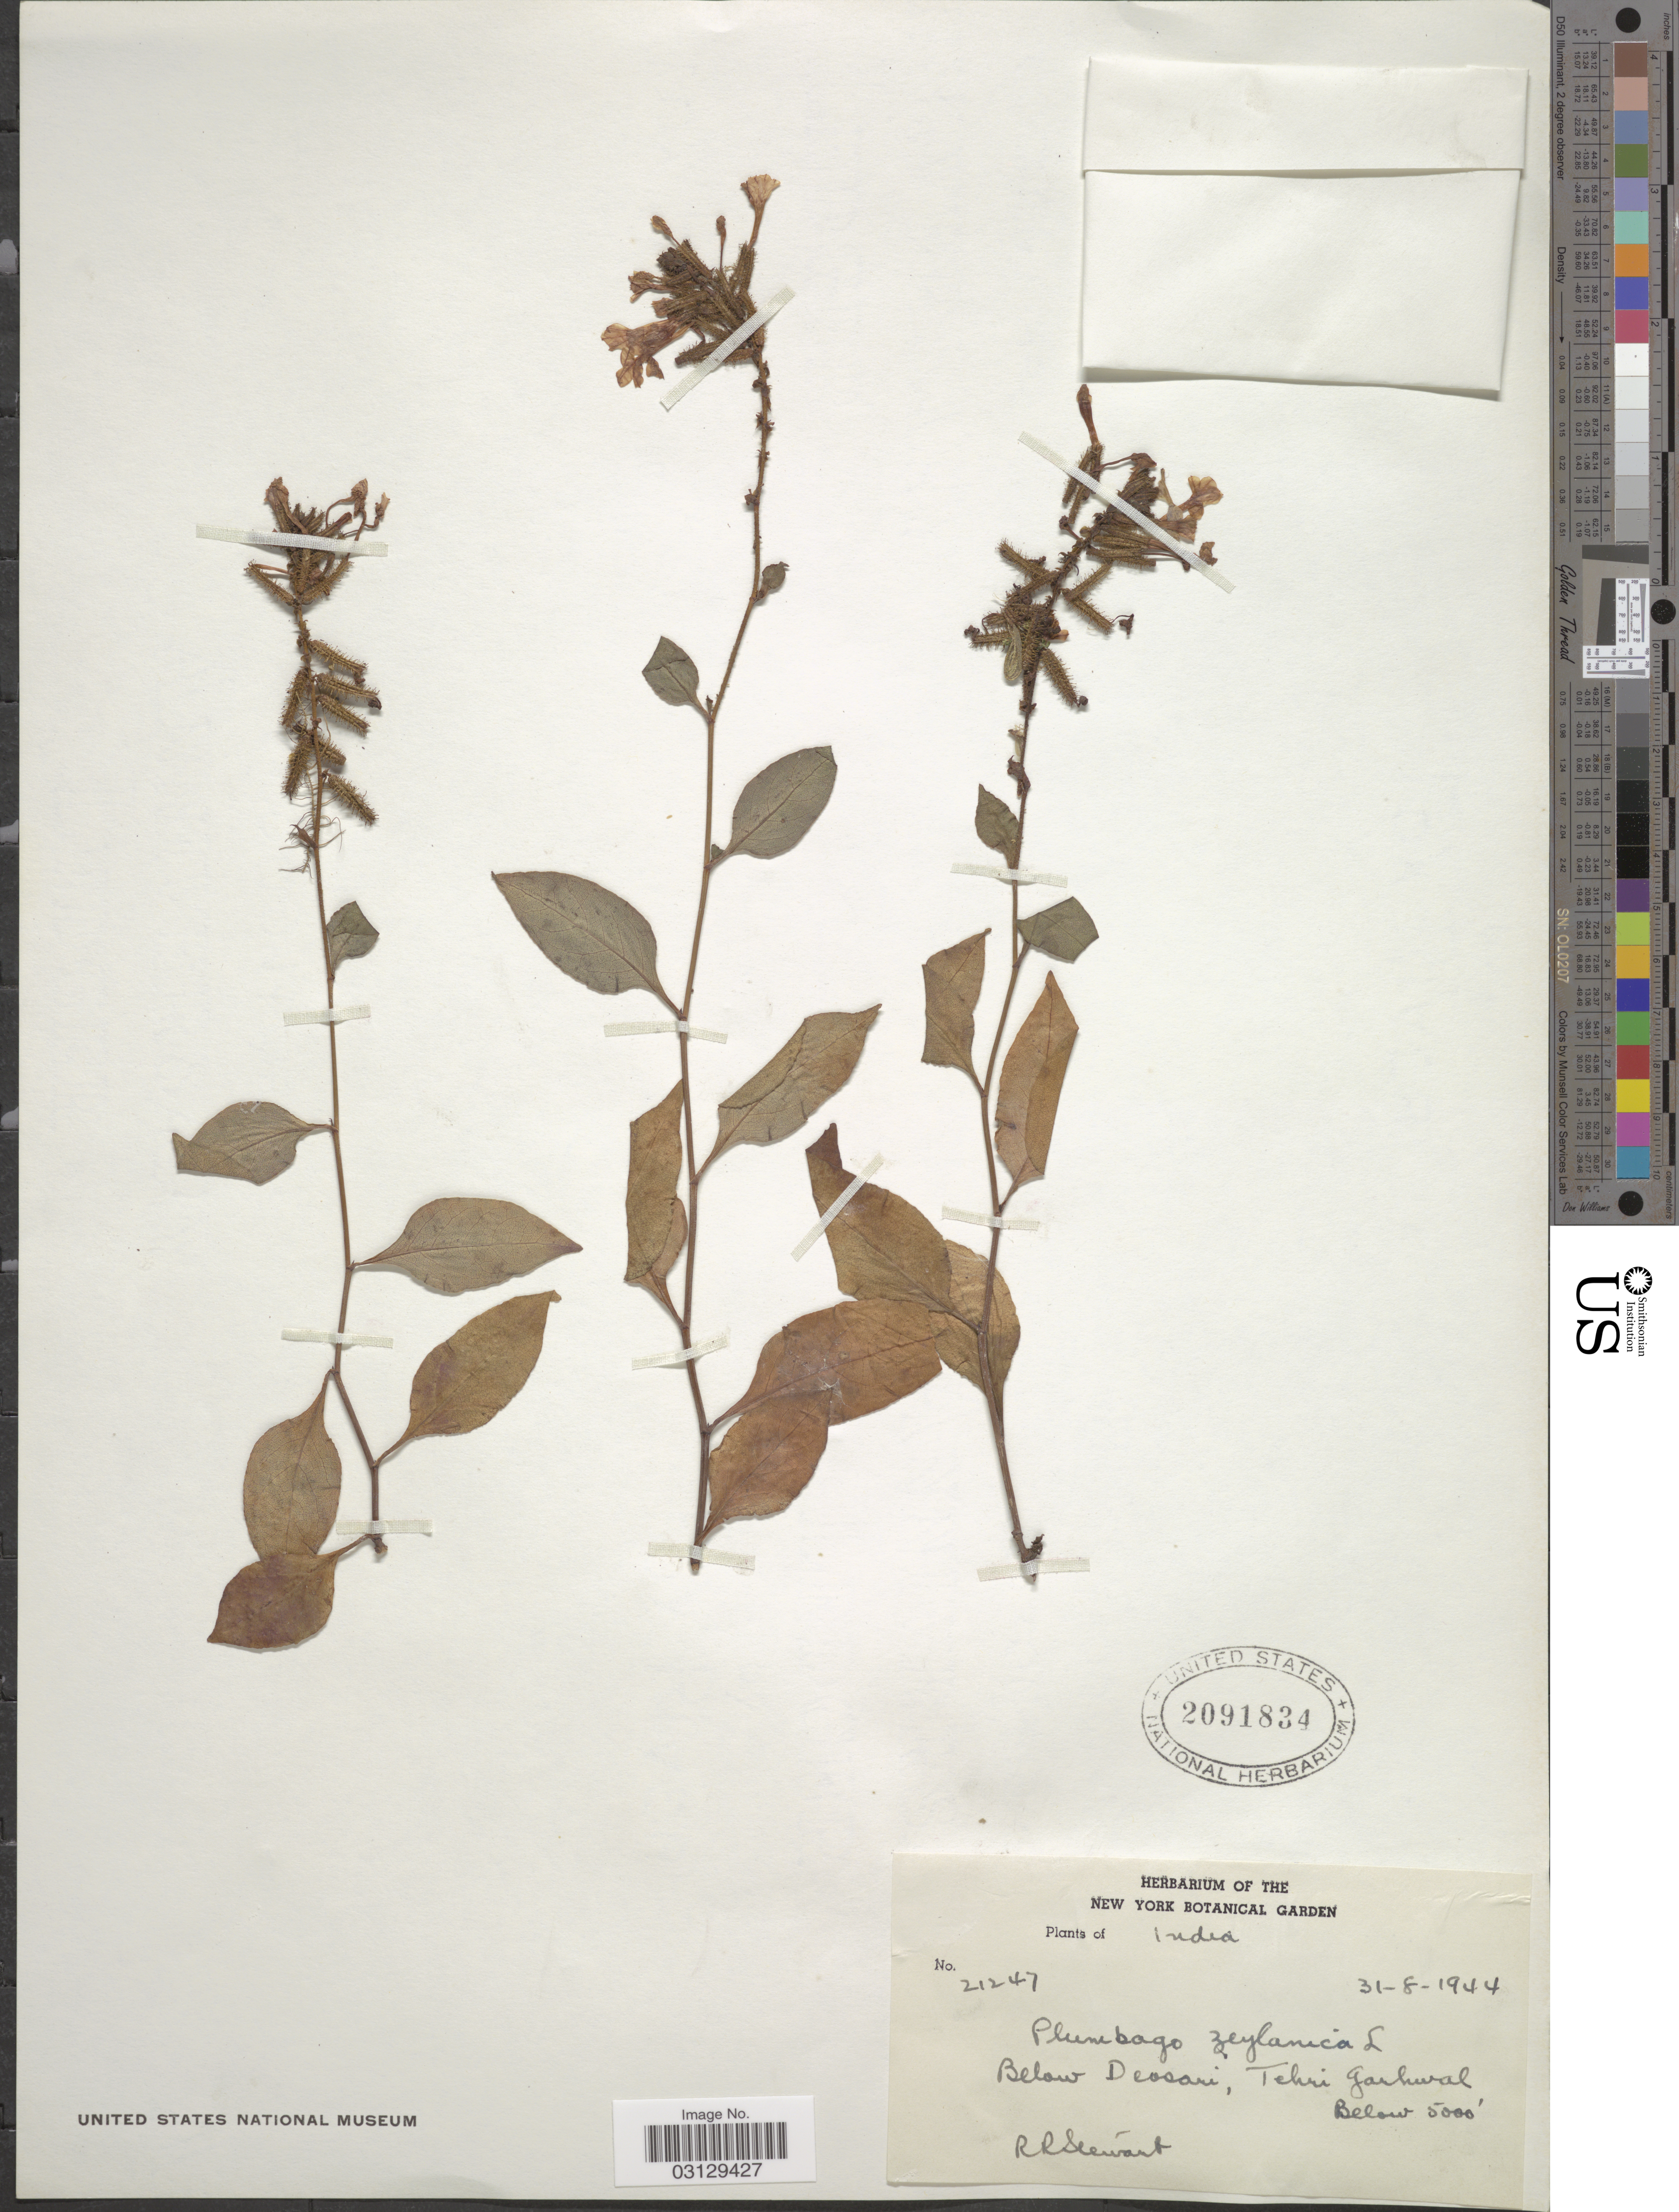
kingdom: Plantae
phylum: Tracheophyta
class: Magnoliopsida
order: Caryophyllales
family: Plumbaginaceae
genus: Plumbago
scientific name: Plumbago zeylanica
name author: L.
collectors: R. Stewart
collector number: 21247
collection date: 1944-08-31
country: India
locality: Below Deosari, Tehri Garhwal.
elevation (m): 1524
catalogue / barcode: US 2091834